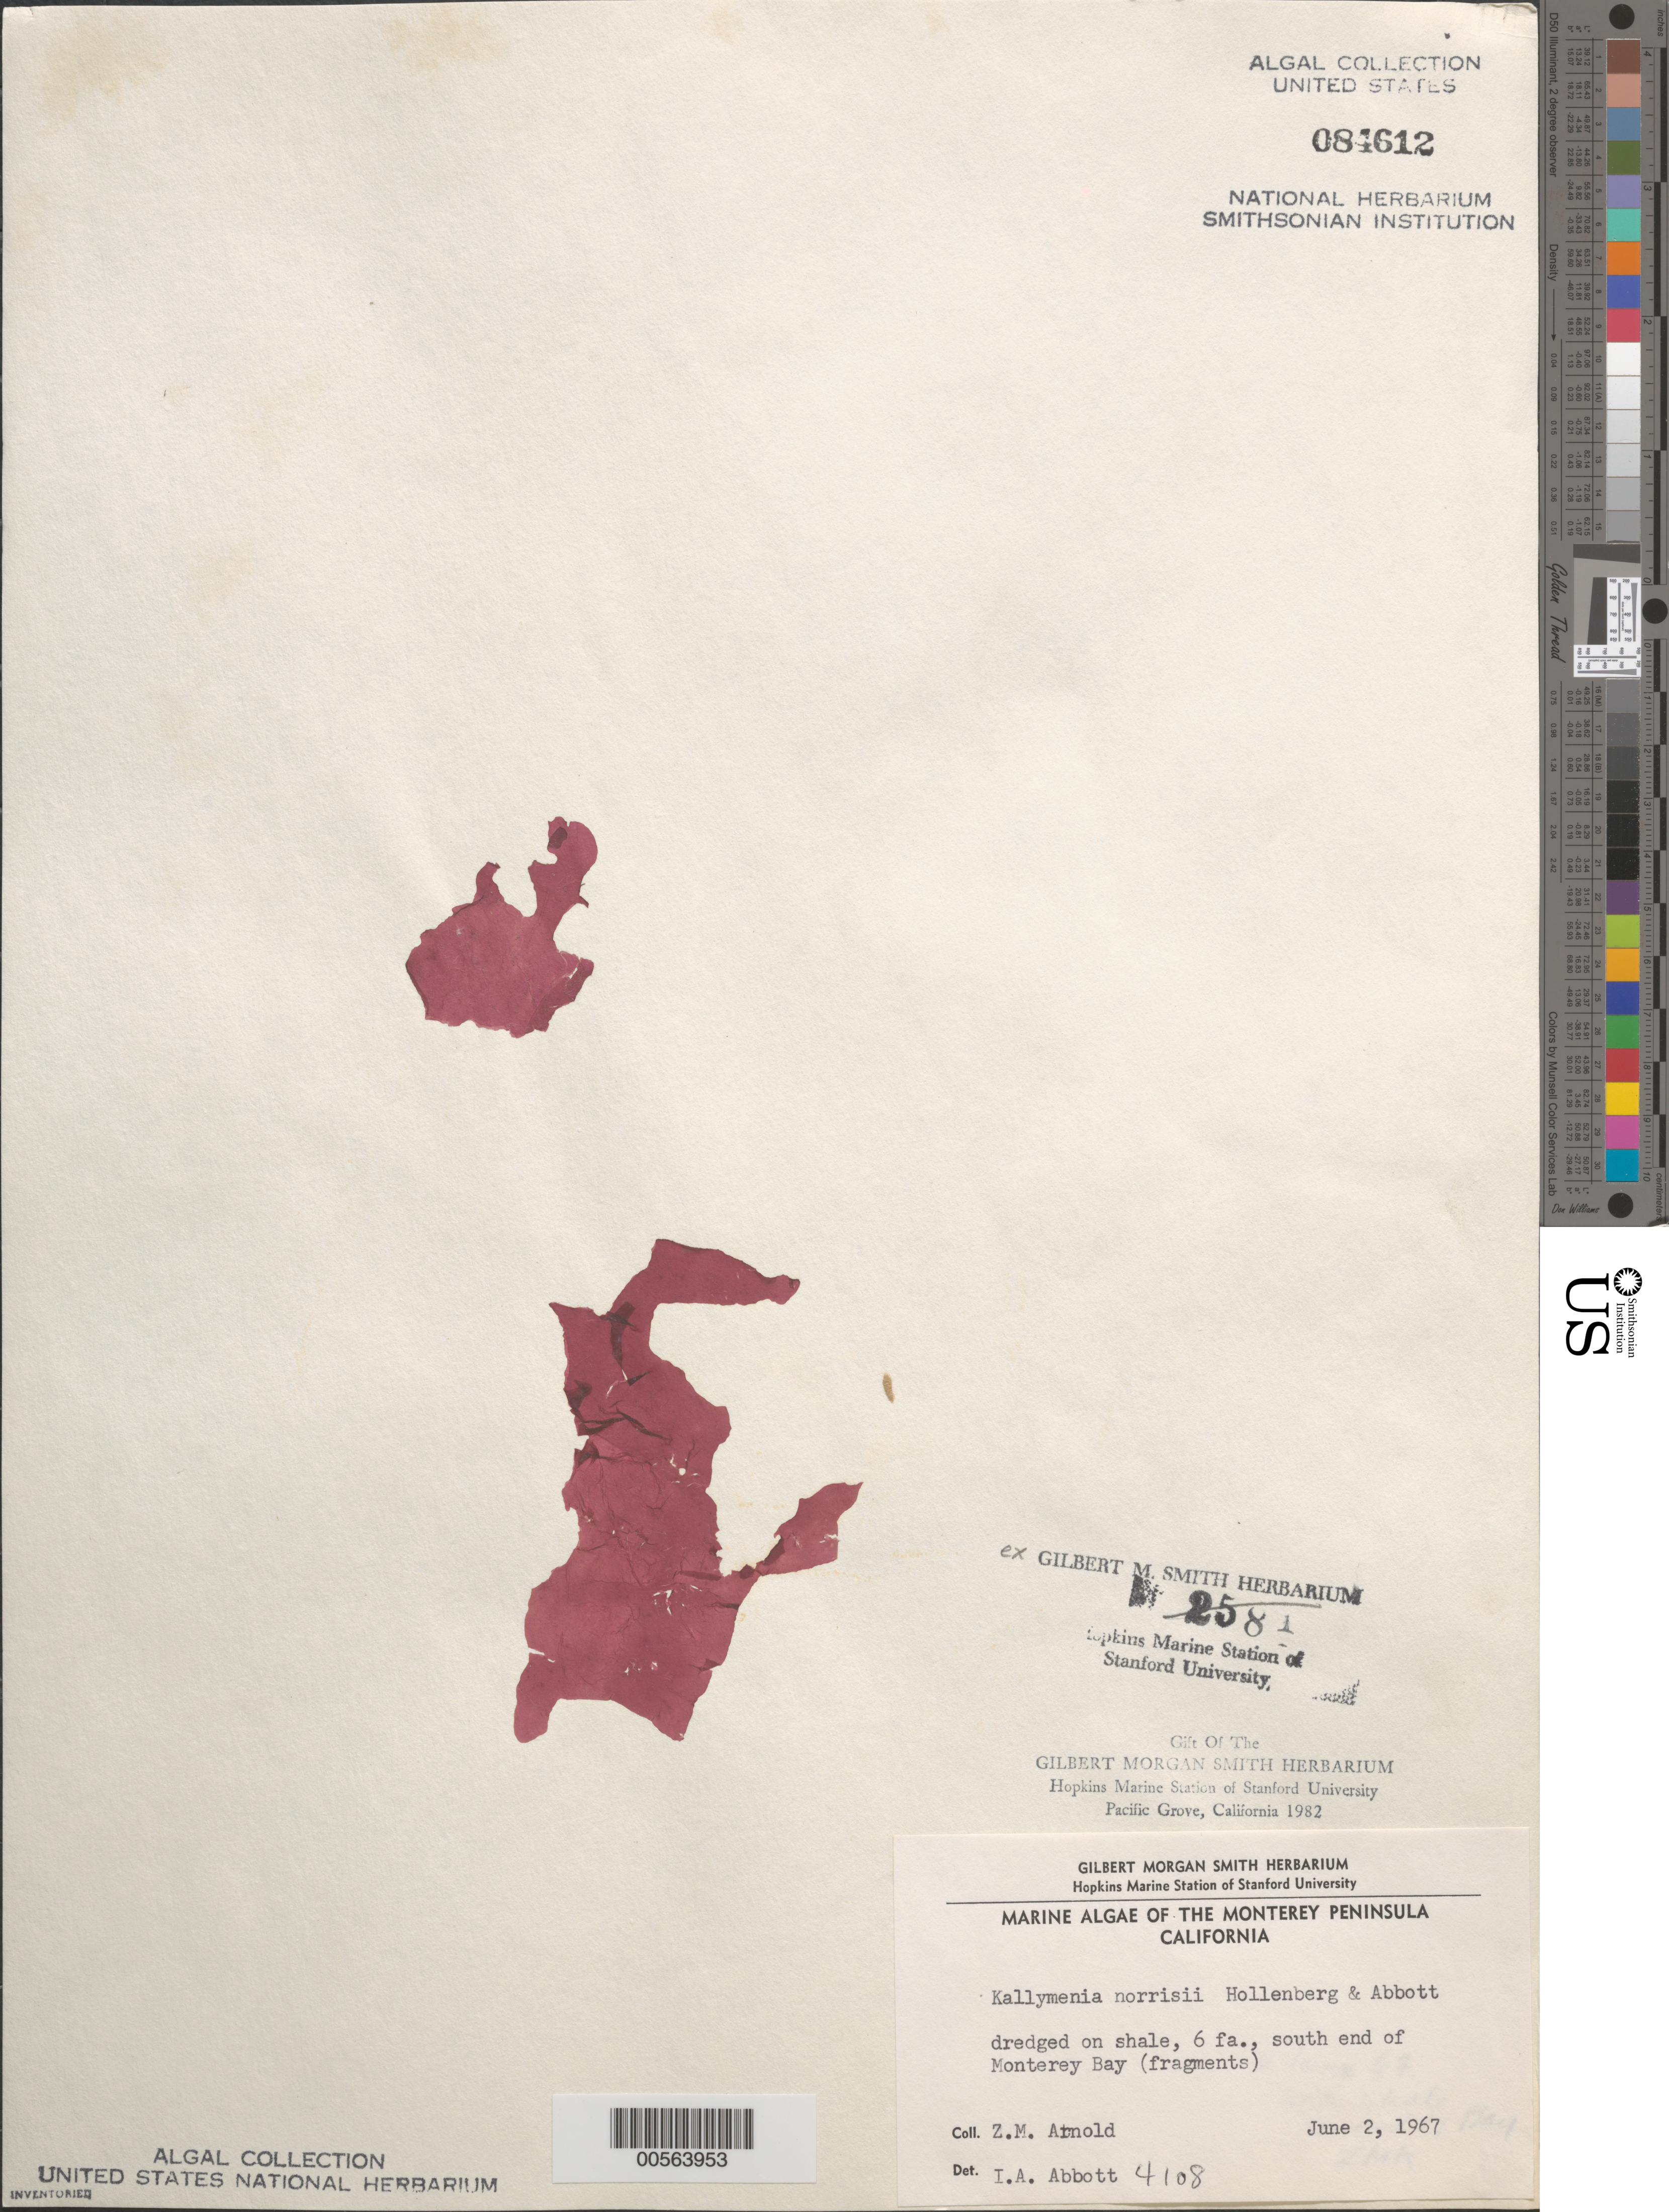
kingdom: Plantae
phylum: Rhodophyta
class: Florideophyceae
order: Gigartinales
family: Kallymeniaceae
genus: Kallymenia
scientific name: Kallymenia norrisii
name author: Hollenb. & I.A. Abbott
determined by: Abbott, Isabella A.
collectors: Z. M. Arnold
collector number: IAA 4108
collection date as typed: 02 Jun 1967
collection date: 1967-06-02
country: United States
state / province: California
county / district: Monterey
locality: Monterey Bay, south end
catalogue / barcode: US 84612